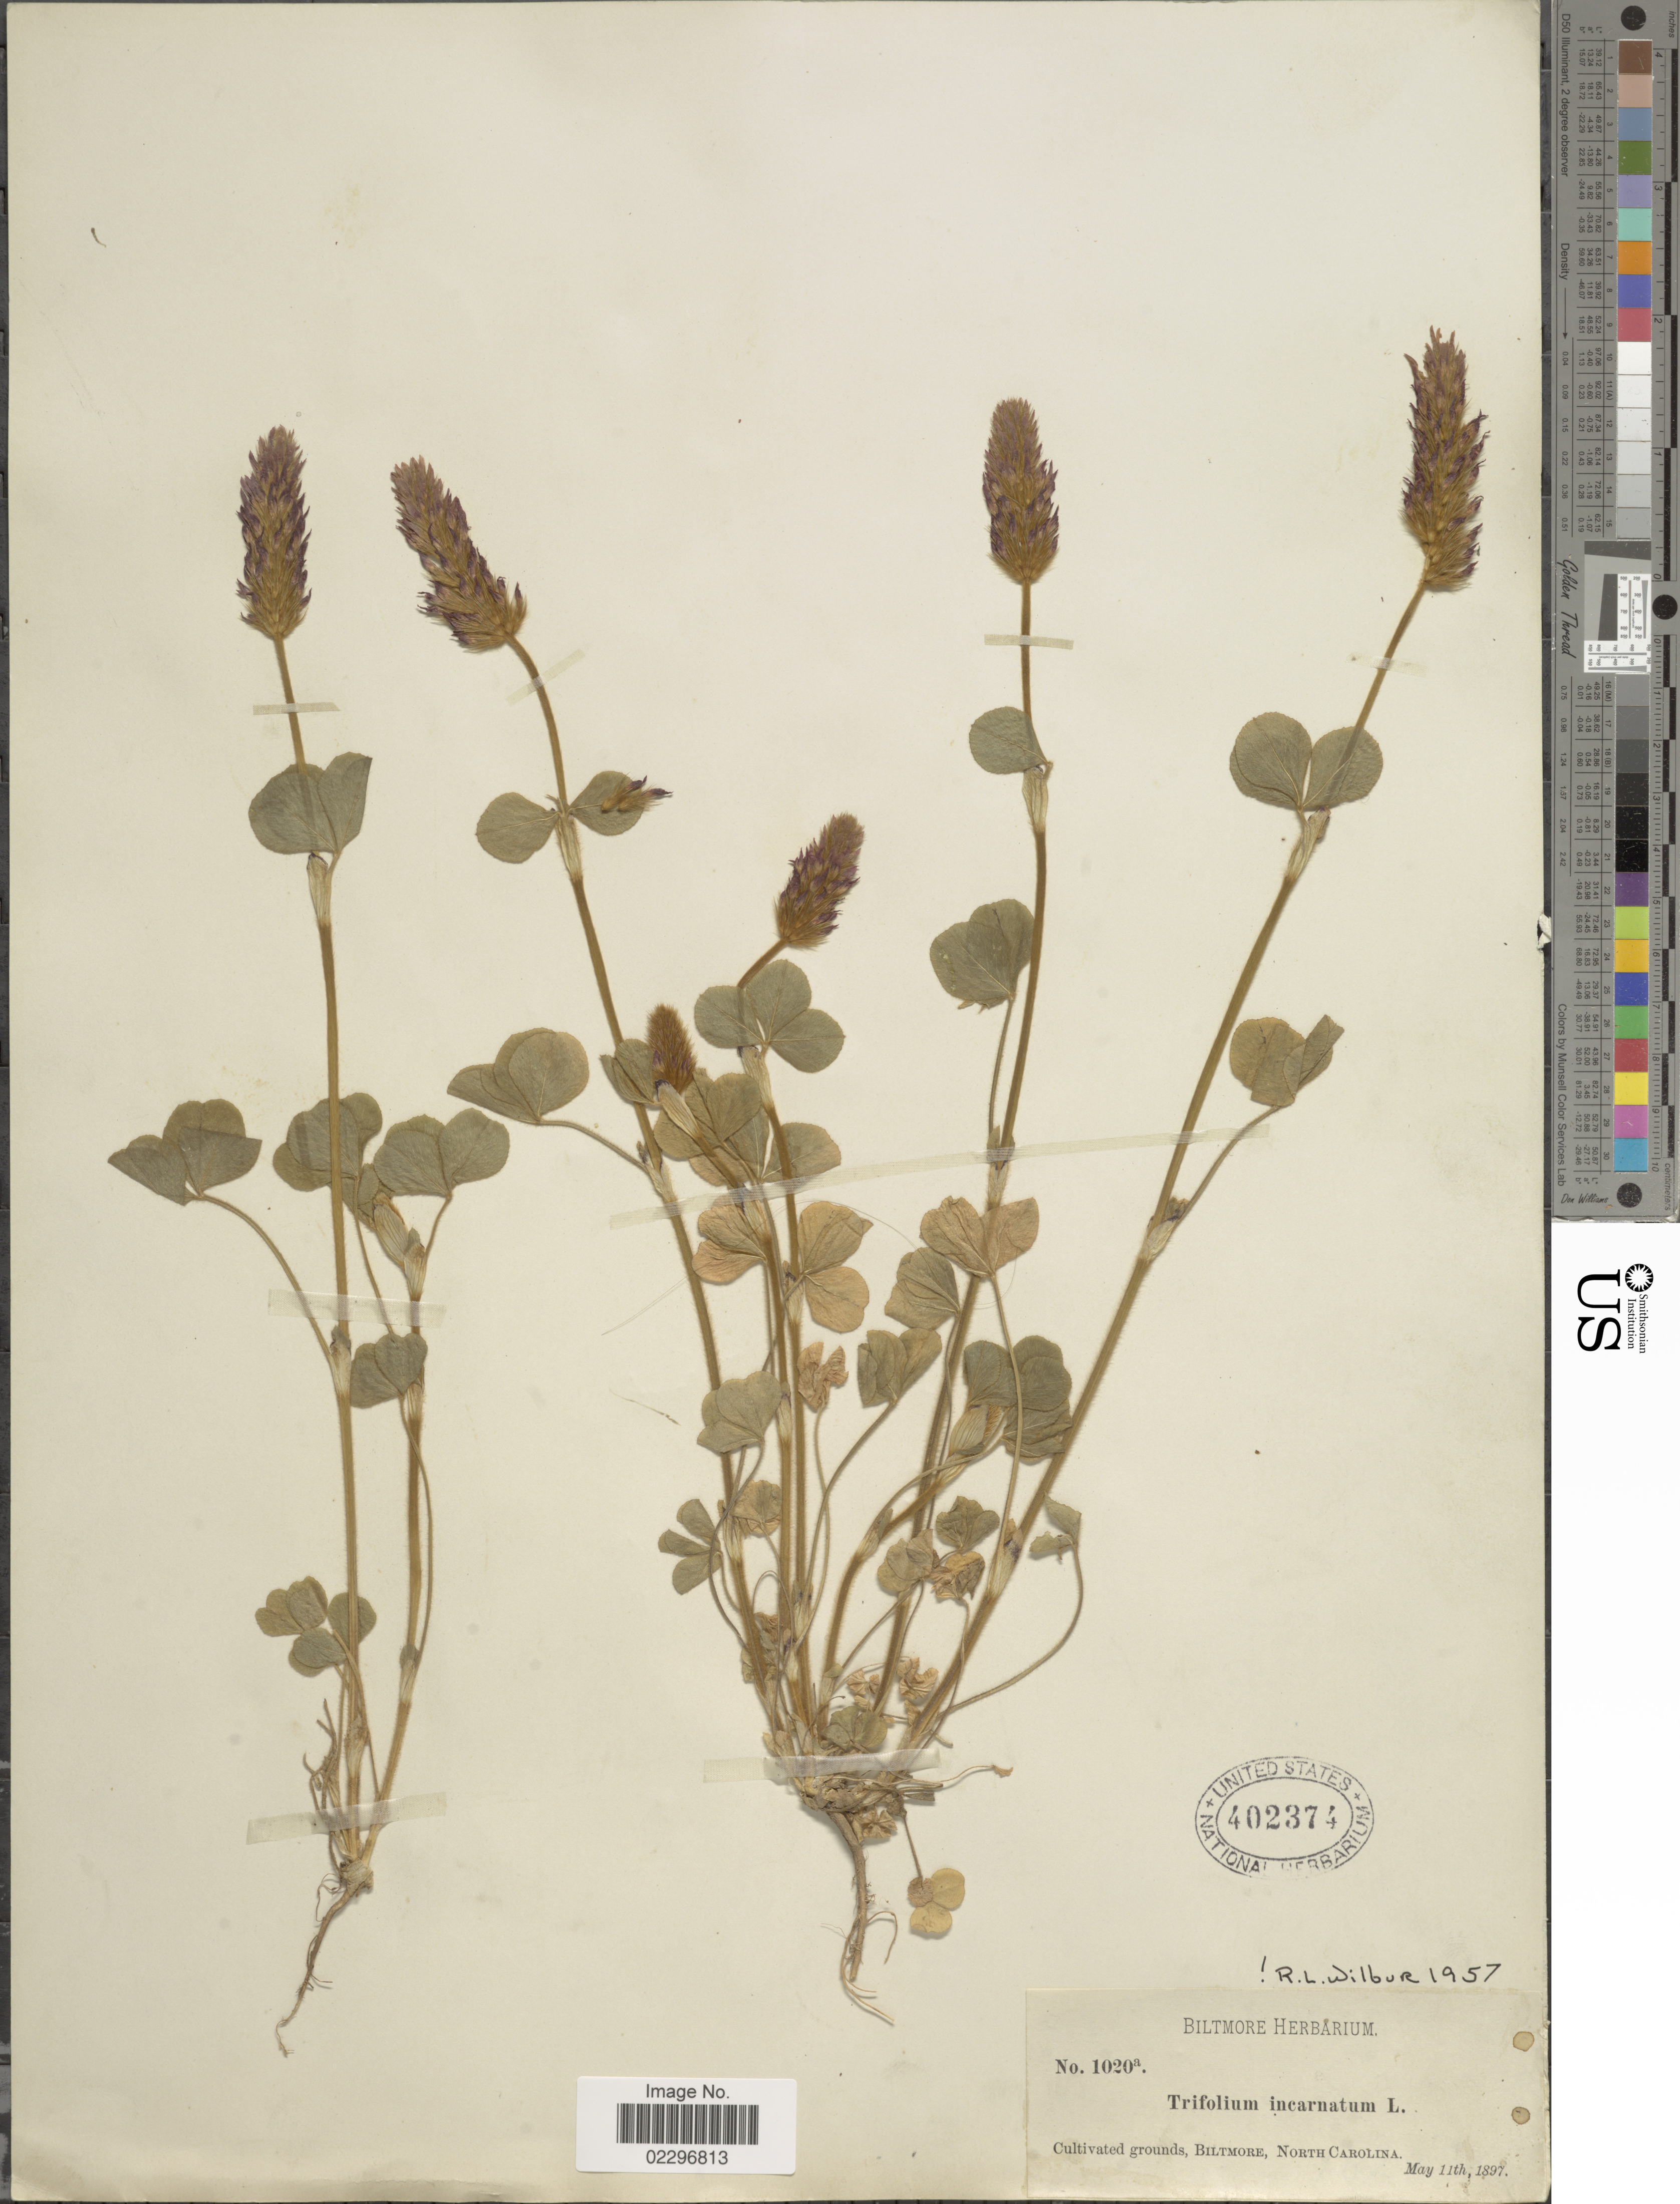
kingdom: Plantae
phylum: Tracheophyta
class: Magnoliopsida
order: Fabales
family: Fabaceae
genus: Trifolium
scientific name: Trifolium incarnatum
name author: L.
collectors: ex herb. Biltmore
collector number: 1020a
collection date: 1897-05-11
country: United States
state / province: North Carolina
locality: Biltmore.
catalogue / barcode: US 402374